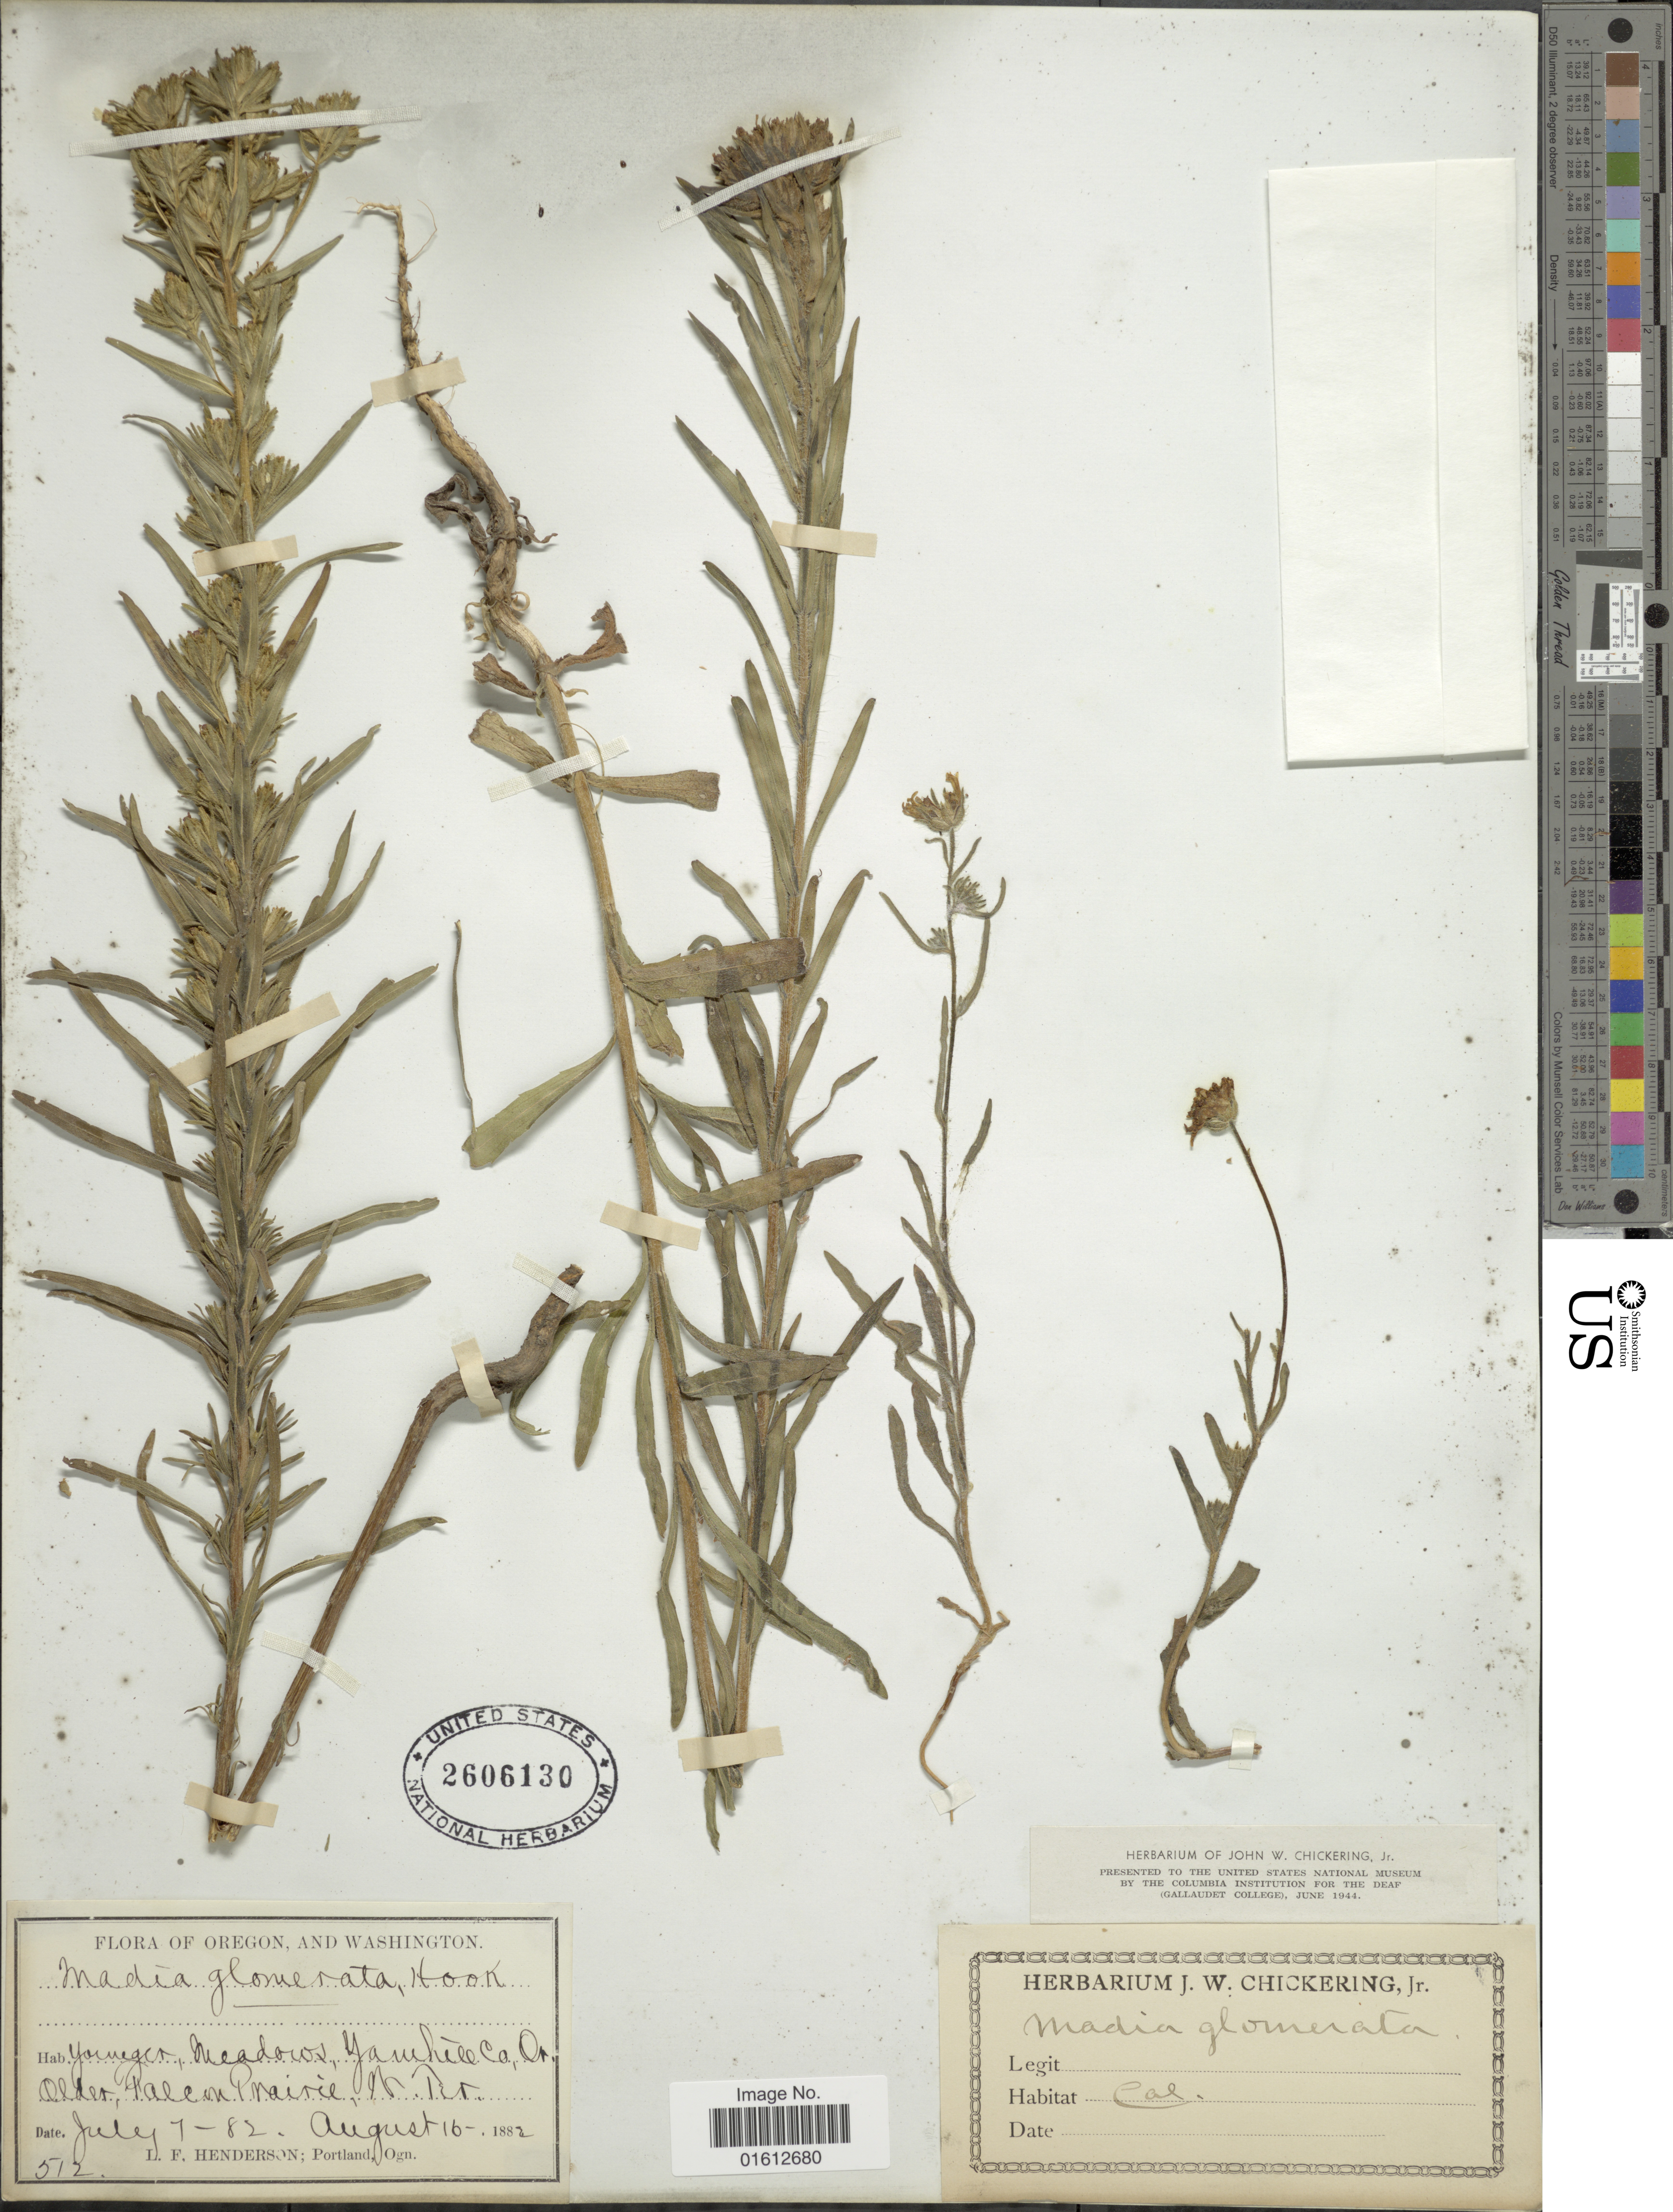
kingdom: Plantae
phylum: Tracheophyta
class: Magnoliopsida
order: Asterales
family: Asteraceae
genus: Madia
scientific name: Madia glomerata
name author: Hook.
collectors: L. Henderson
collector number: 512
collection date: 1882-07-07/1882-08-16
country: United States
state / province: Oregon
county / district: Yamhill County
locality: Younger, Meadows, Older, Falcon Prairie, N. Ter.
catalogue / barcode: US 2606130